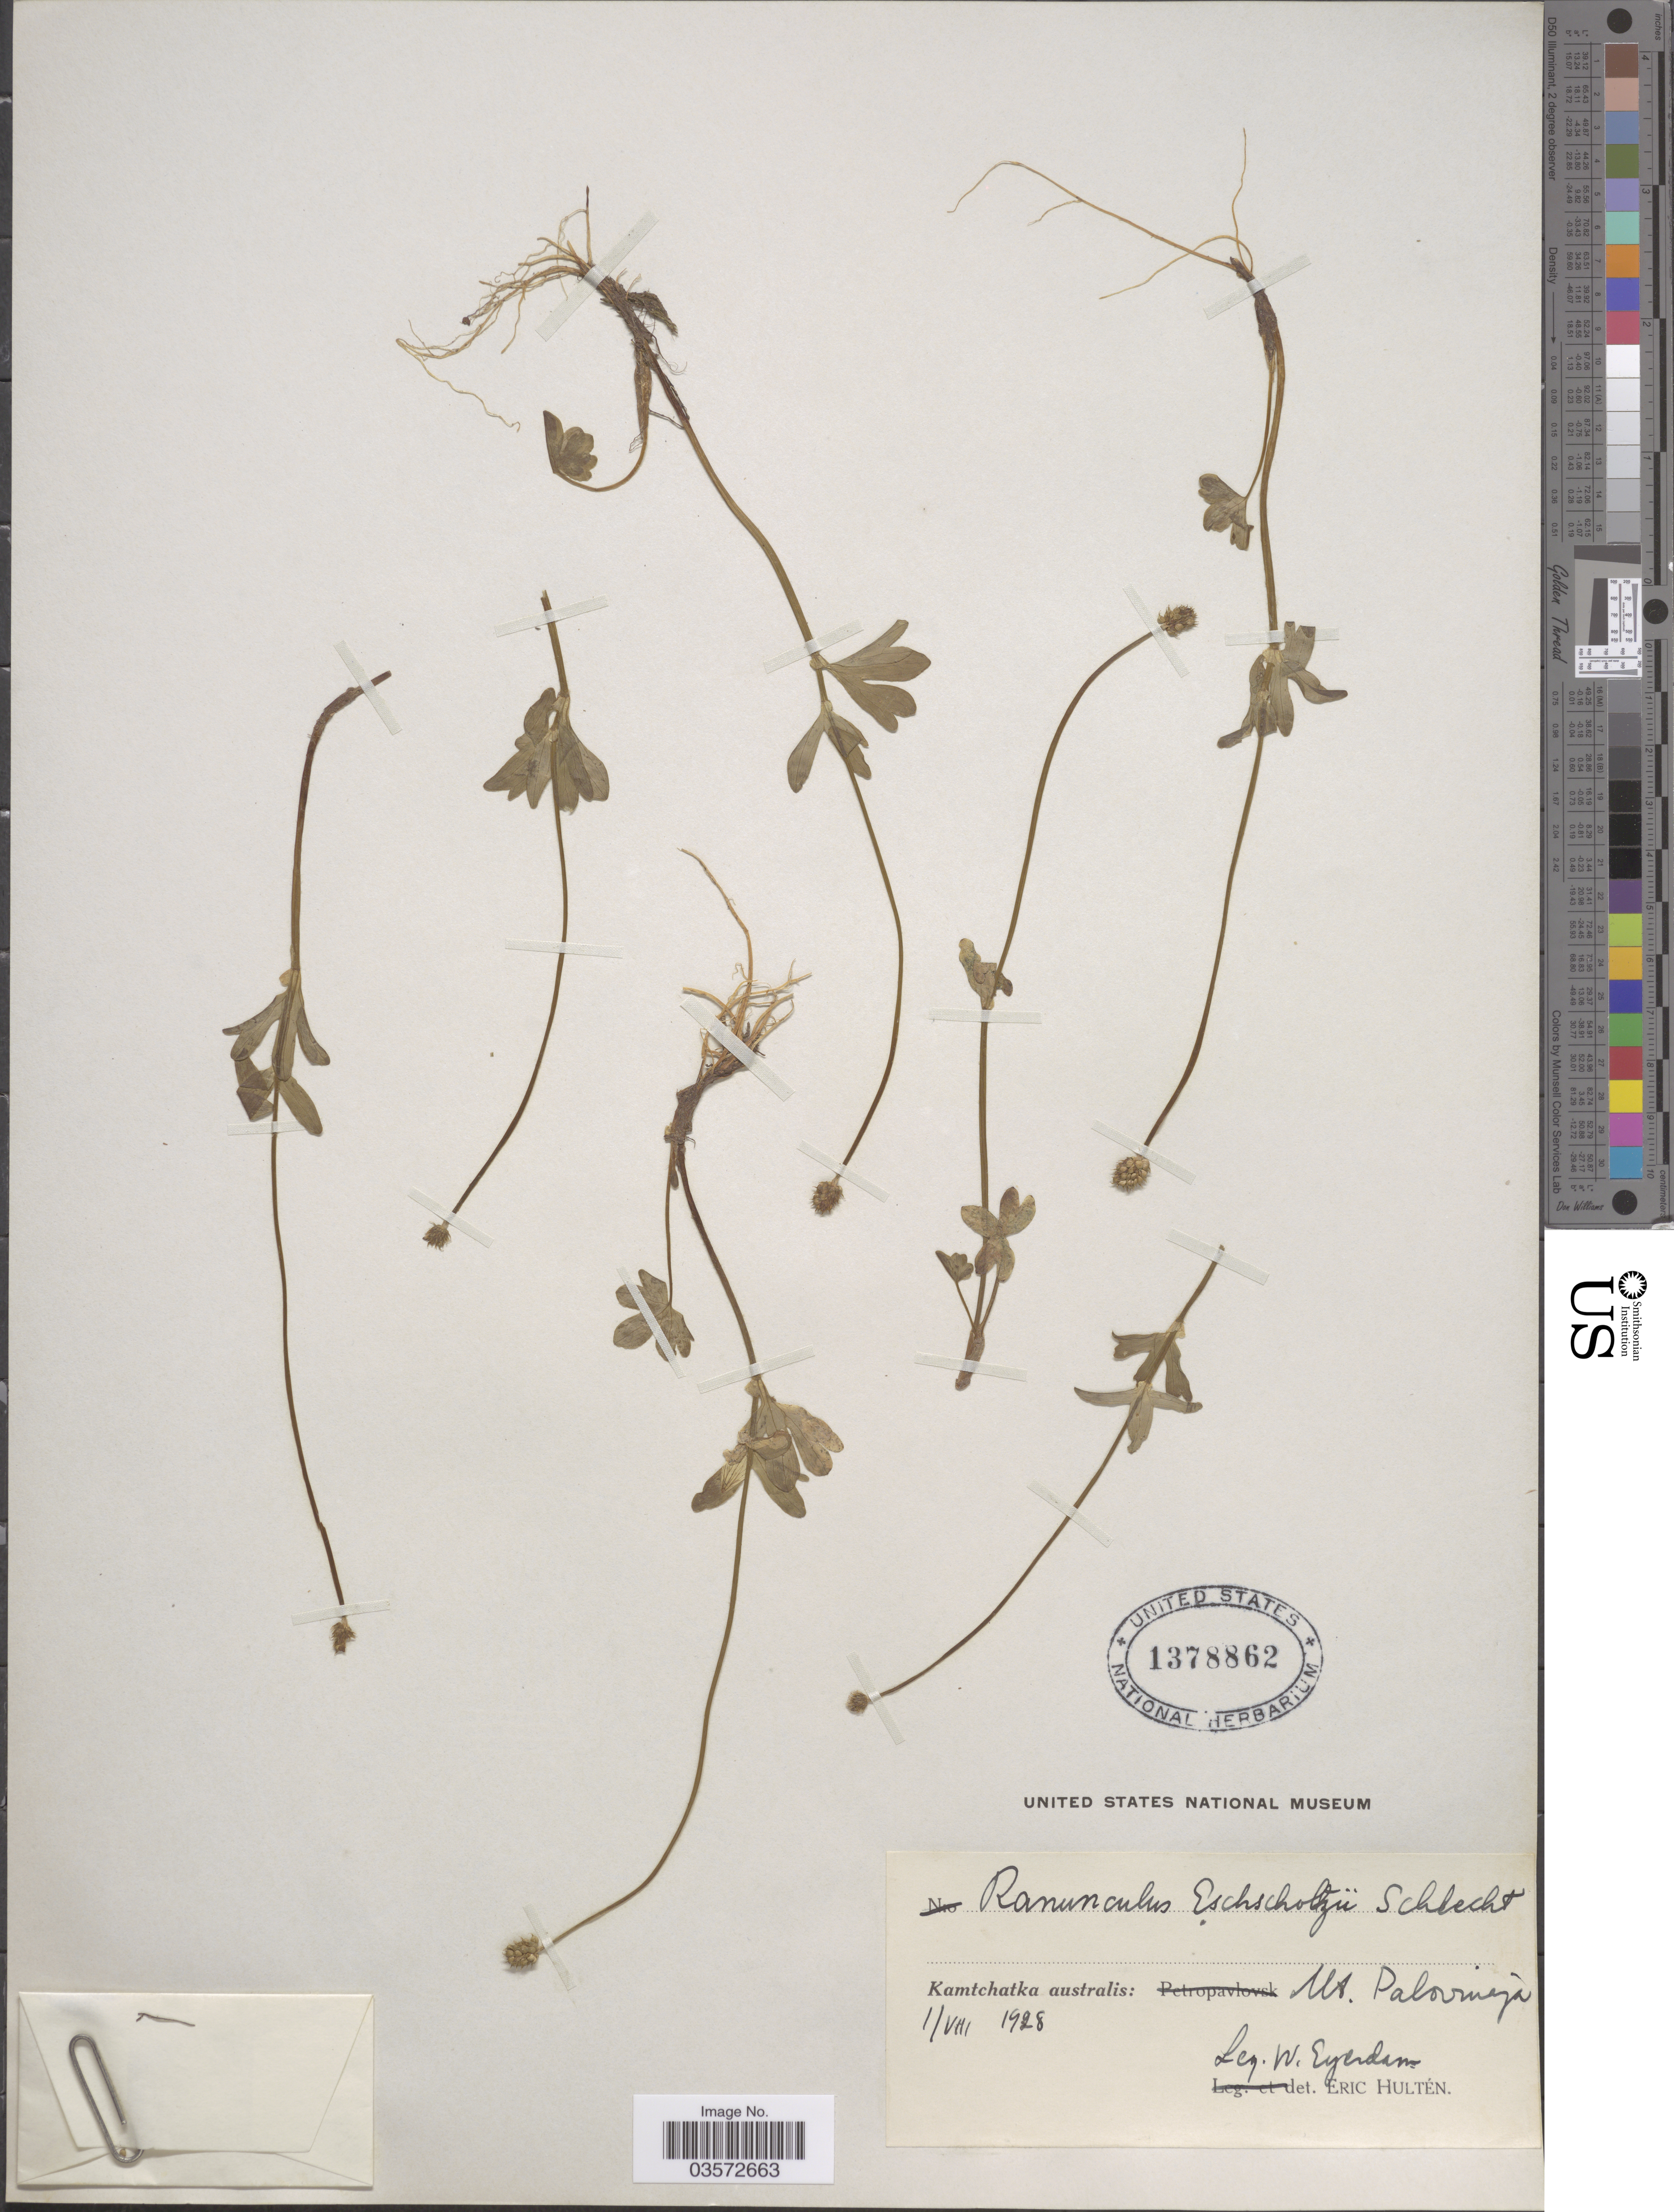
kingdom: Plantae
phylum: Tracheophyta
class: Magnoliopsida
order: Ranunculales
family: Ranunculaceae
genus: Ranunculus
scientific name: Ranunculus eschscholtzii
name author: Schltdl.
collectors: W. J. Eyerdam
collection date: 1928-08-01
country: Russian Federation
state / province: Kamchatka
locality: Kamtchatka australis: Mt. Palovineja.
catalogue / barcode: US 1378862